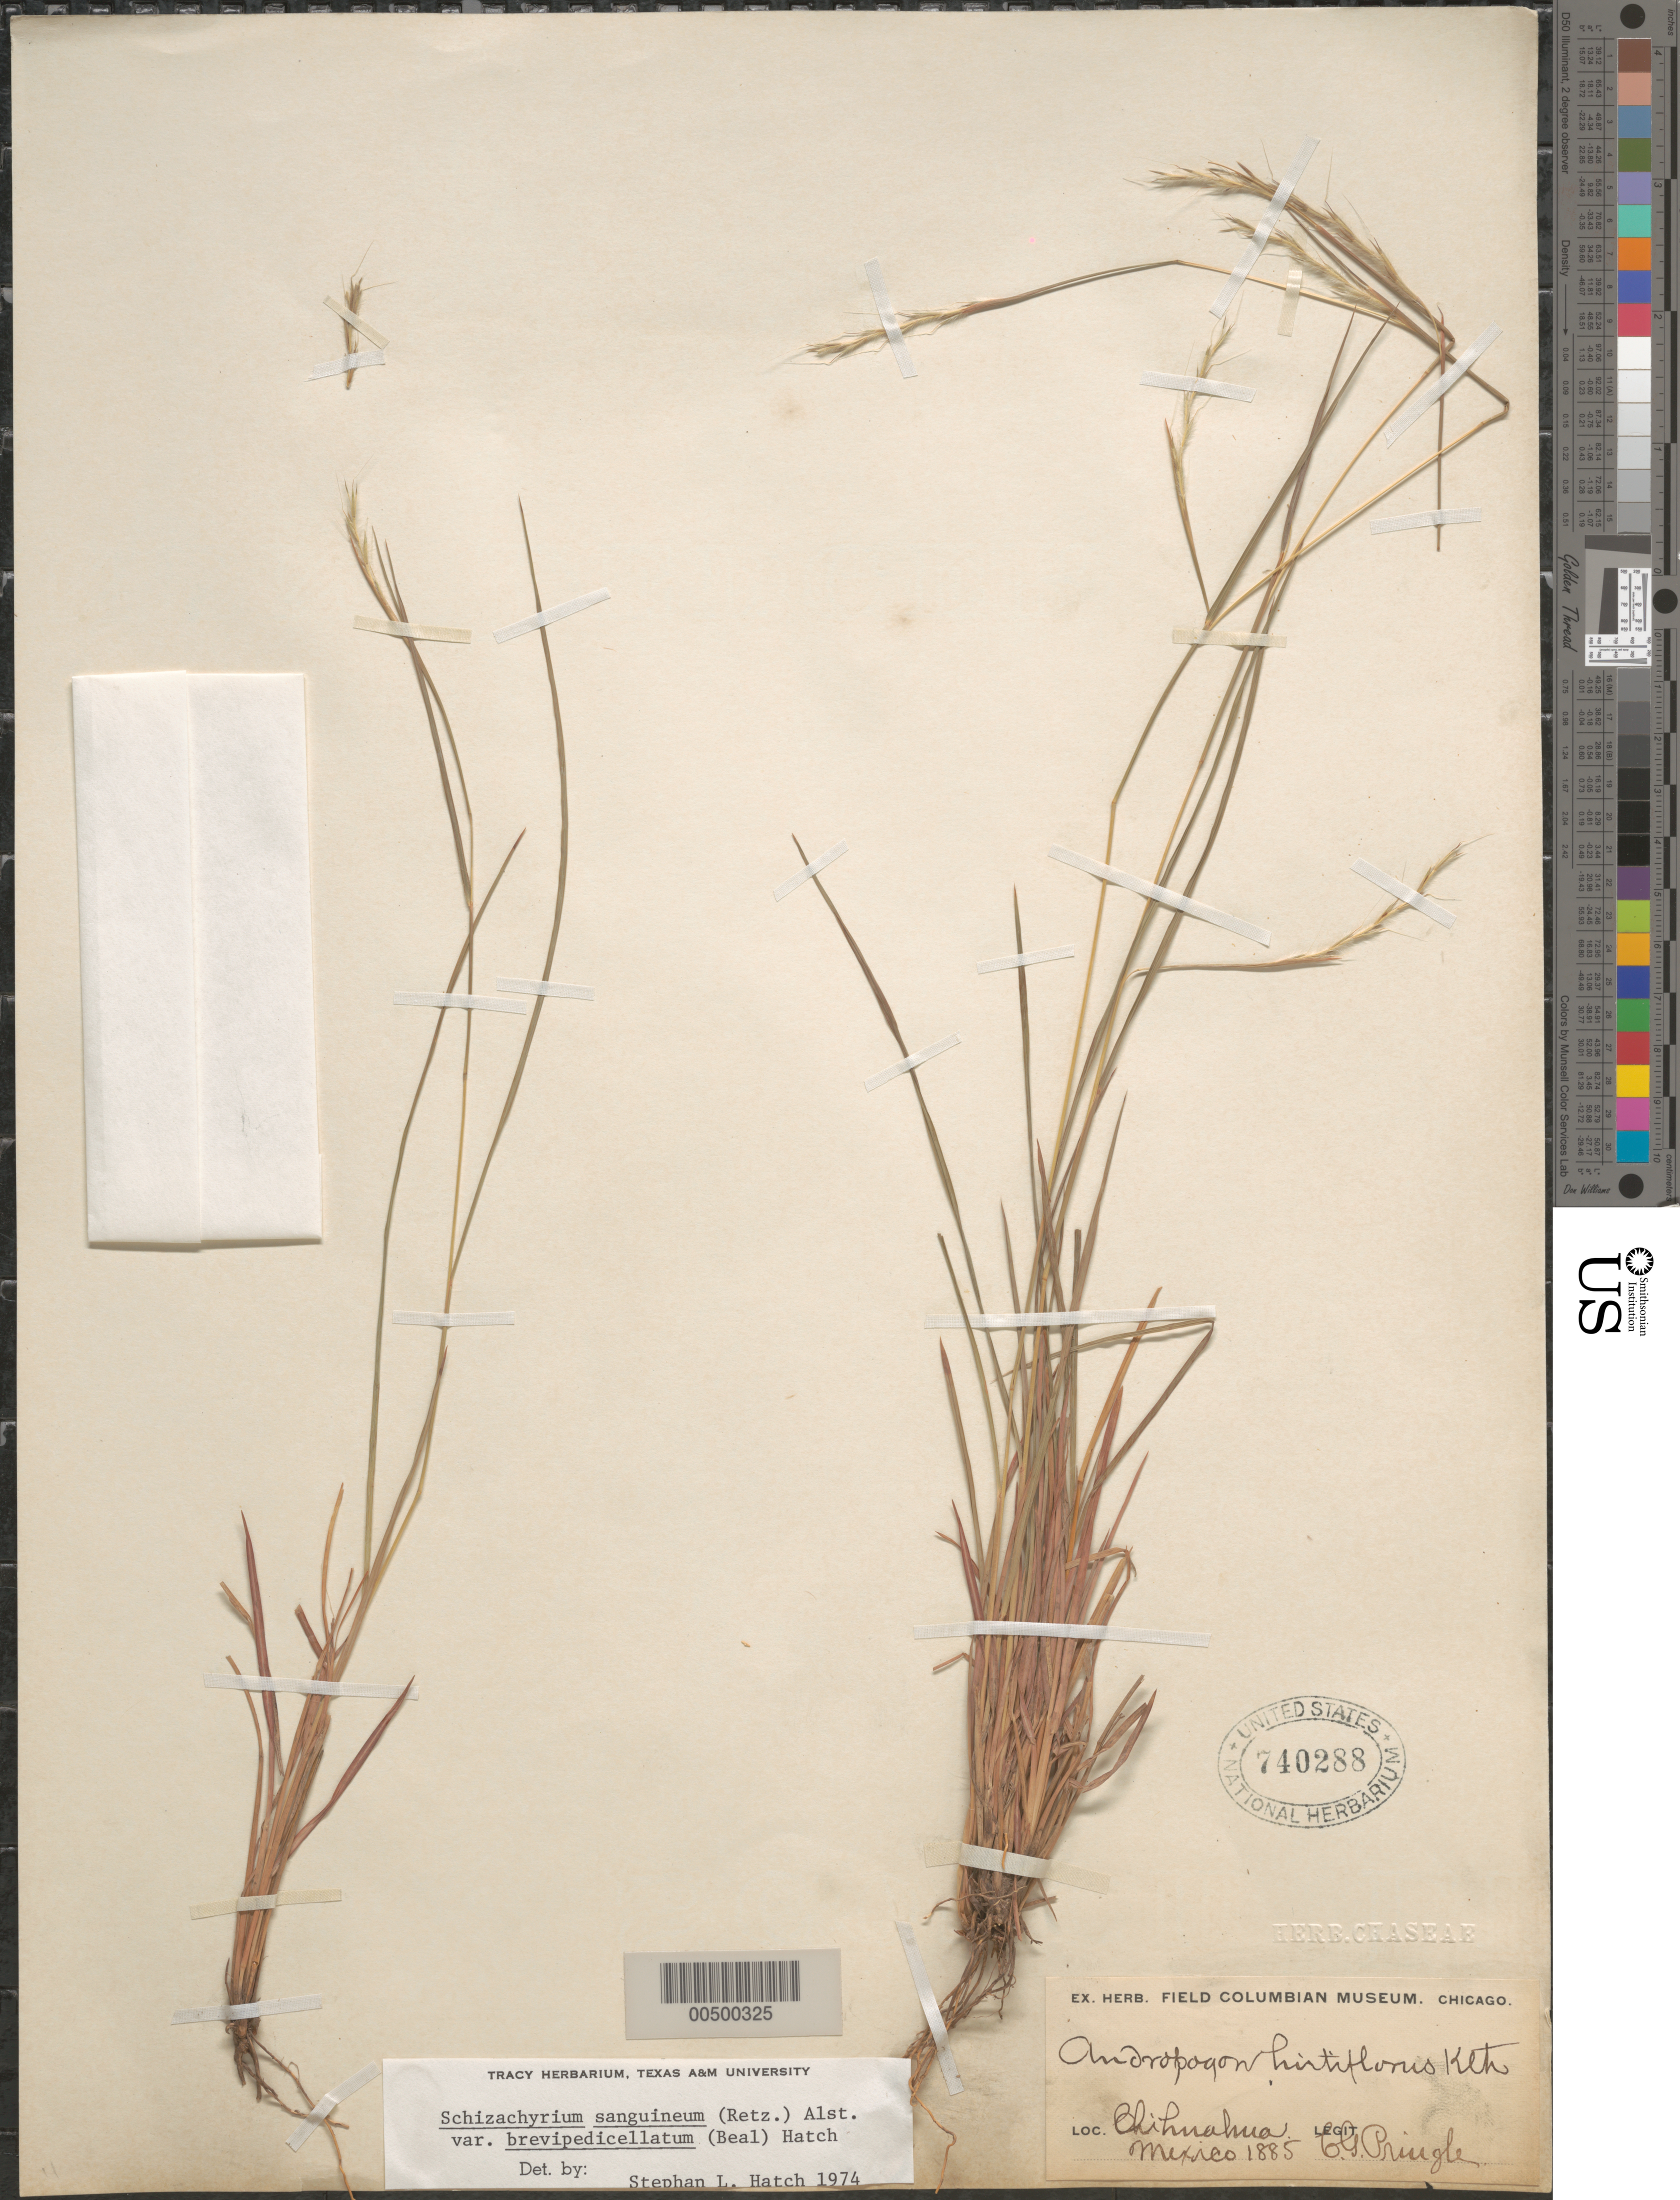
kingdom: Plantae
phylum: Tracheophyta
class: Liliopsida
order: Poales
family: Poaceae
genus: Schizachyrium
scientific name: Schizachyrium sanguineum var. brevipedicellatum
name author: (W.J. Beal) S.L. Hatch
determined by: Hatch, S. L.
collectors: C. G. Pringle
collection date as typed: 1885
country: Mexico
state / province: Chihuahua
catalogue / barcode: US 740288